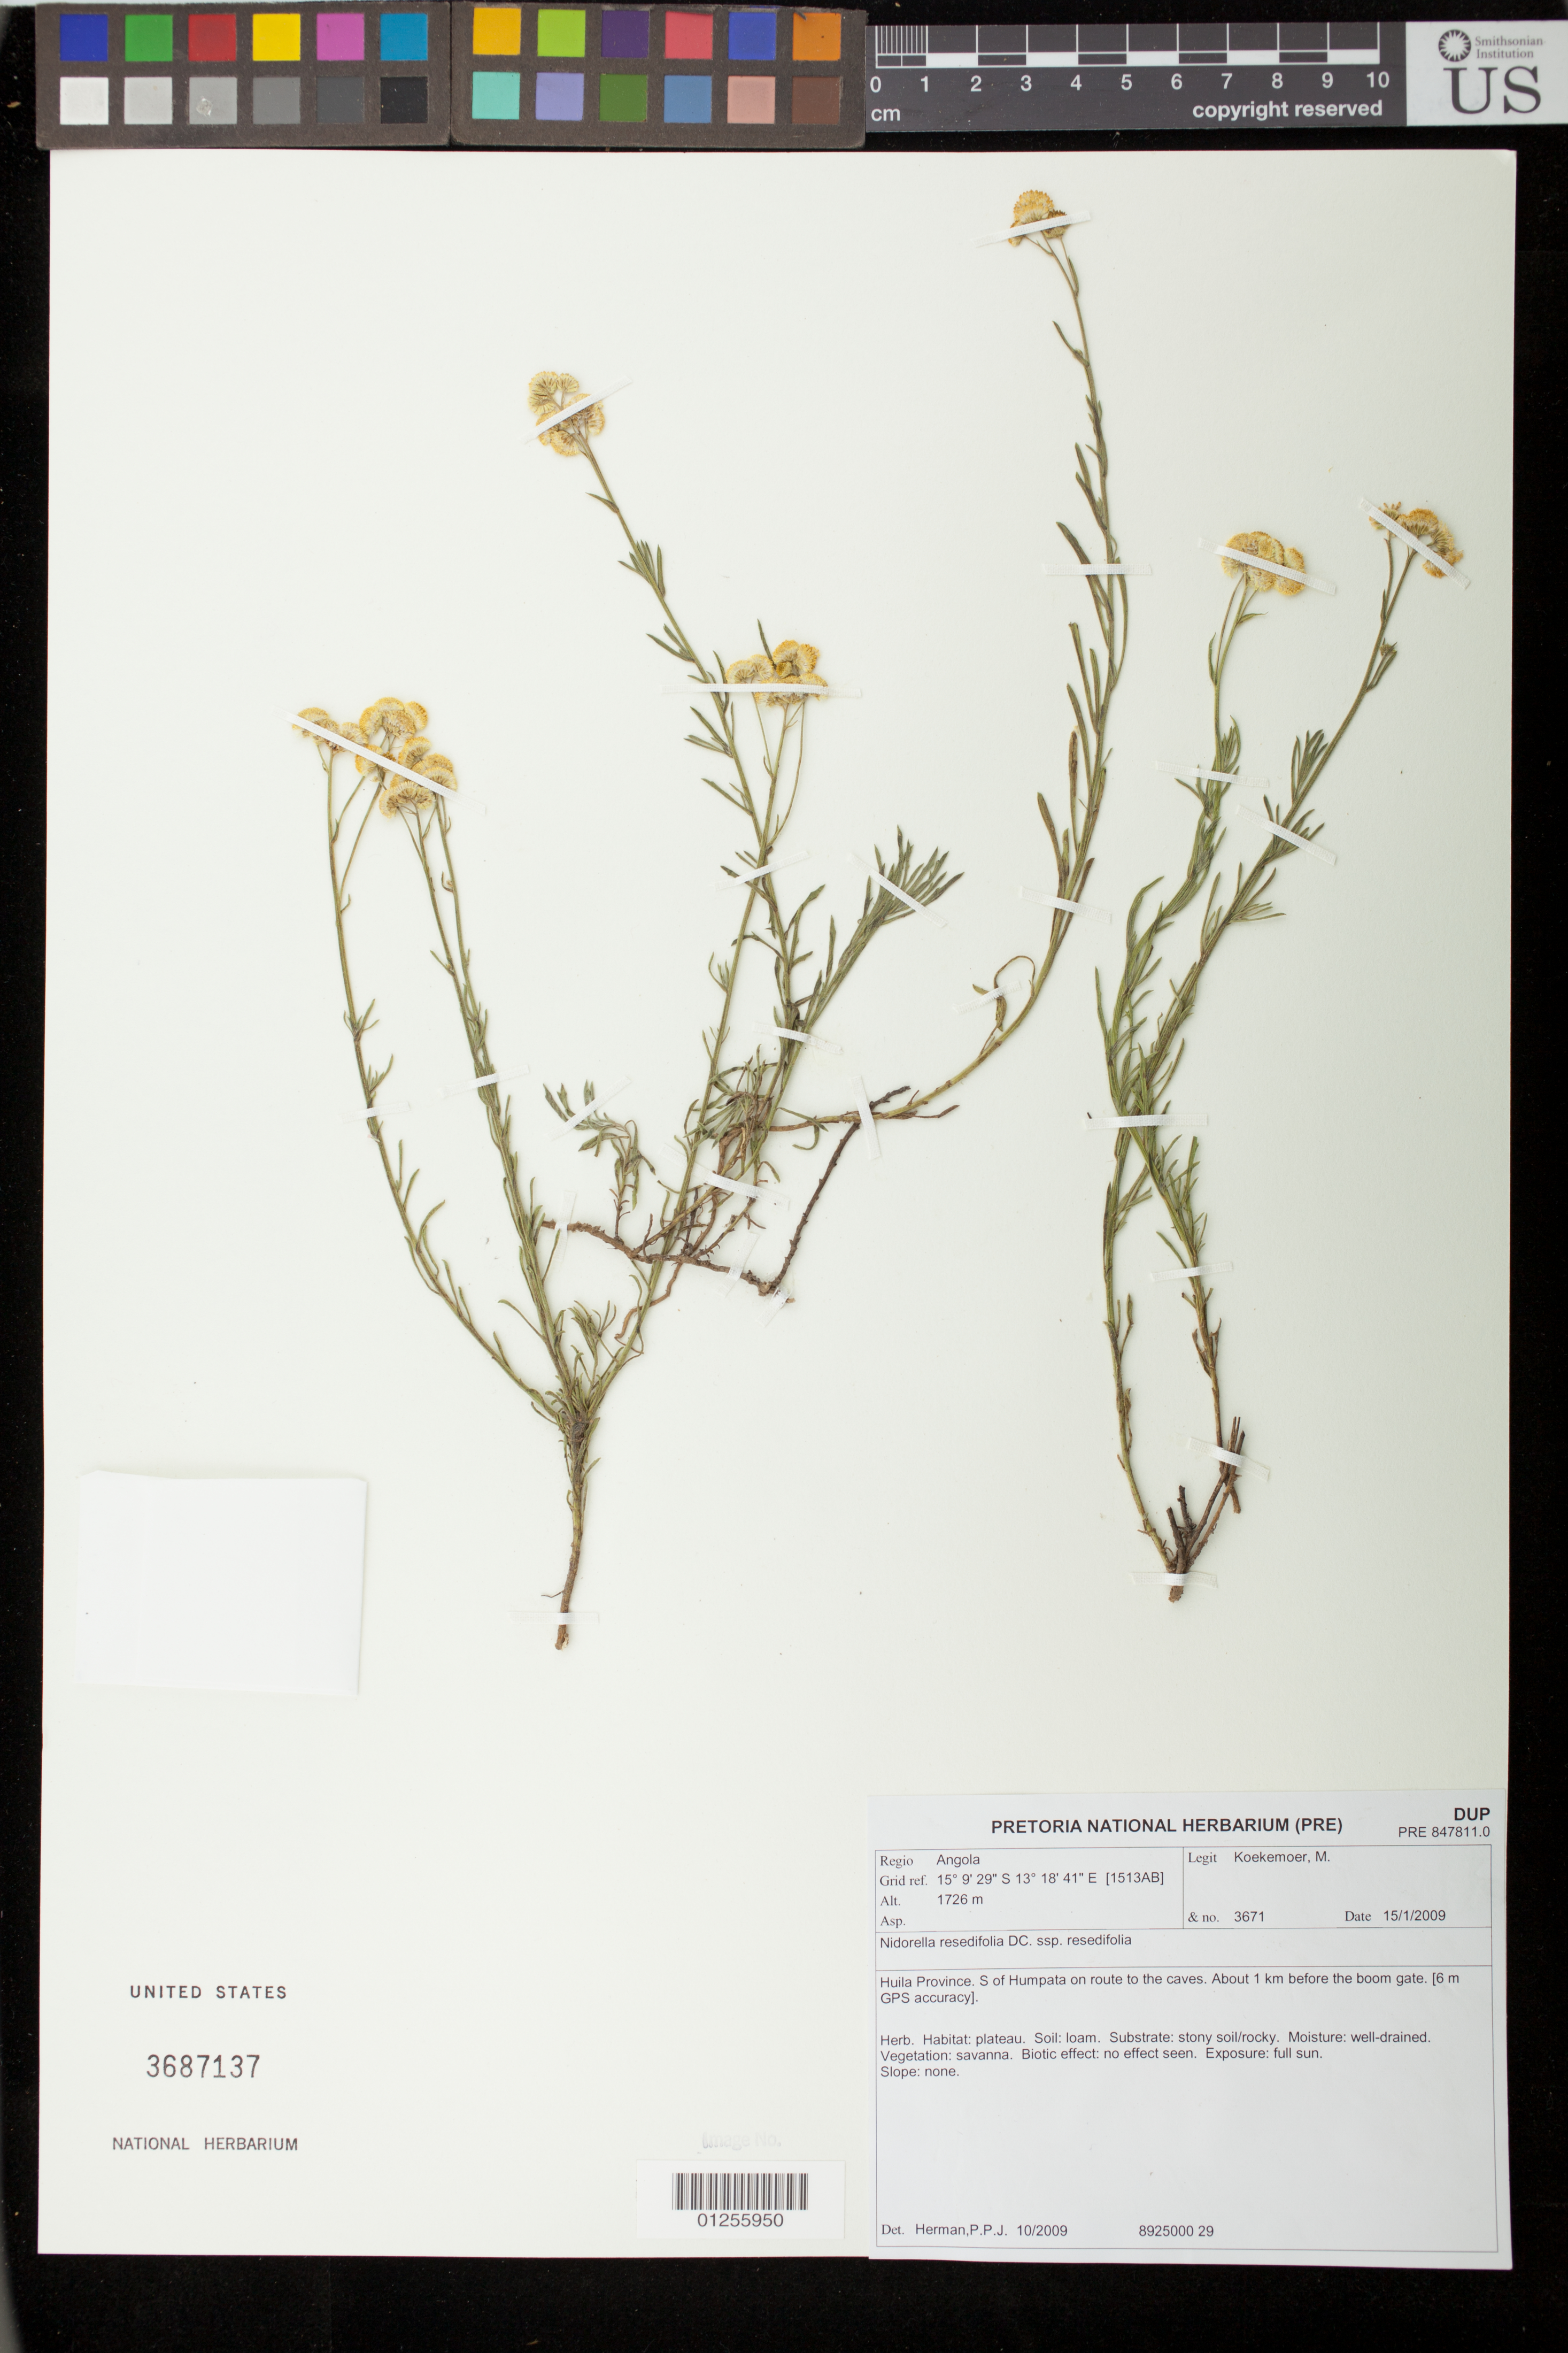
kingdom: Plantae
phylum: Tracheophyta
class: Magnoliopsida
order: Asterales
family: Asteraceae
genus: Nidorella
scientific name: Nidorella resedifolia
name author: DC.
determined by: Herman, P. P. J.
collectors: M. Koekemoer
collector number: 3671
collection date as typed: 15 Jan 2009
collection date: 2009-01-15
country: Angola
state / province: Huíla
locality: S. of Humpata on route to the caves. About 1 km before the boom gate. [6m GPS accuracy]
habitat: Savanna, full sun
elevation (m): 1726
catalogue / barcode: US 3687137